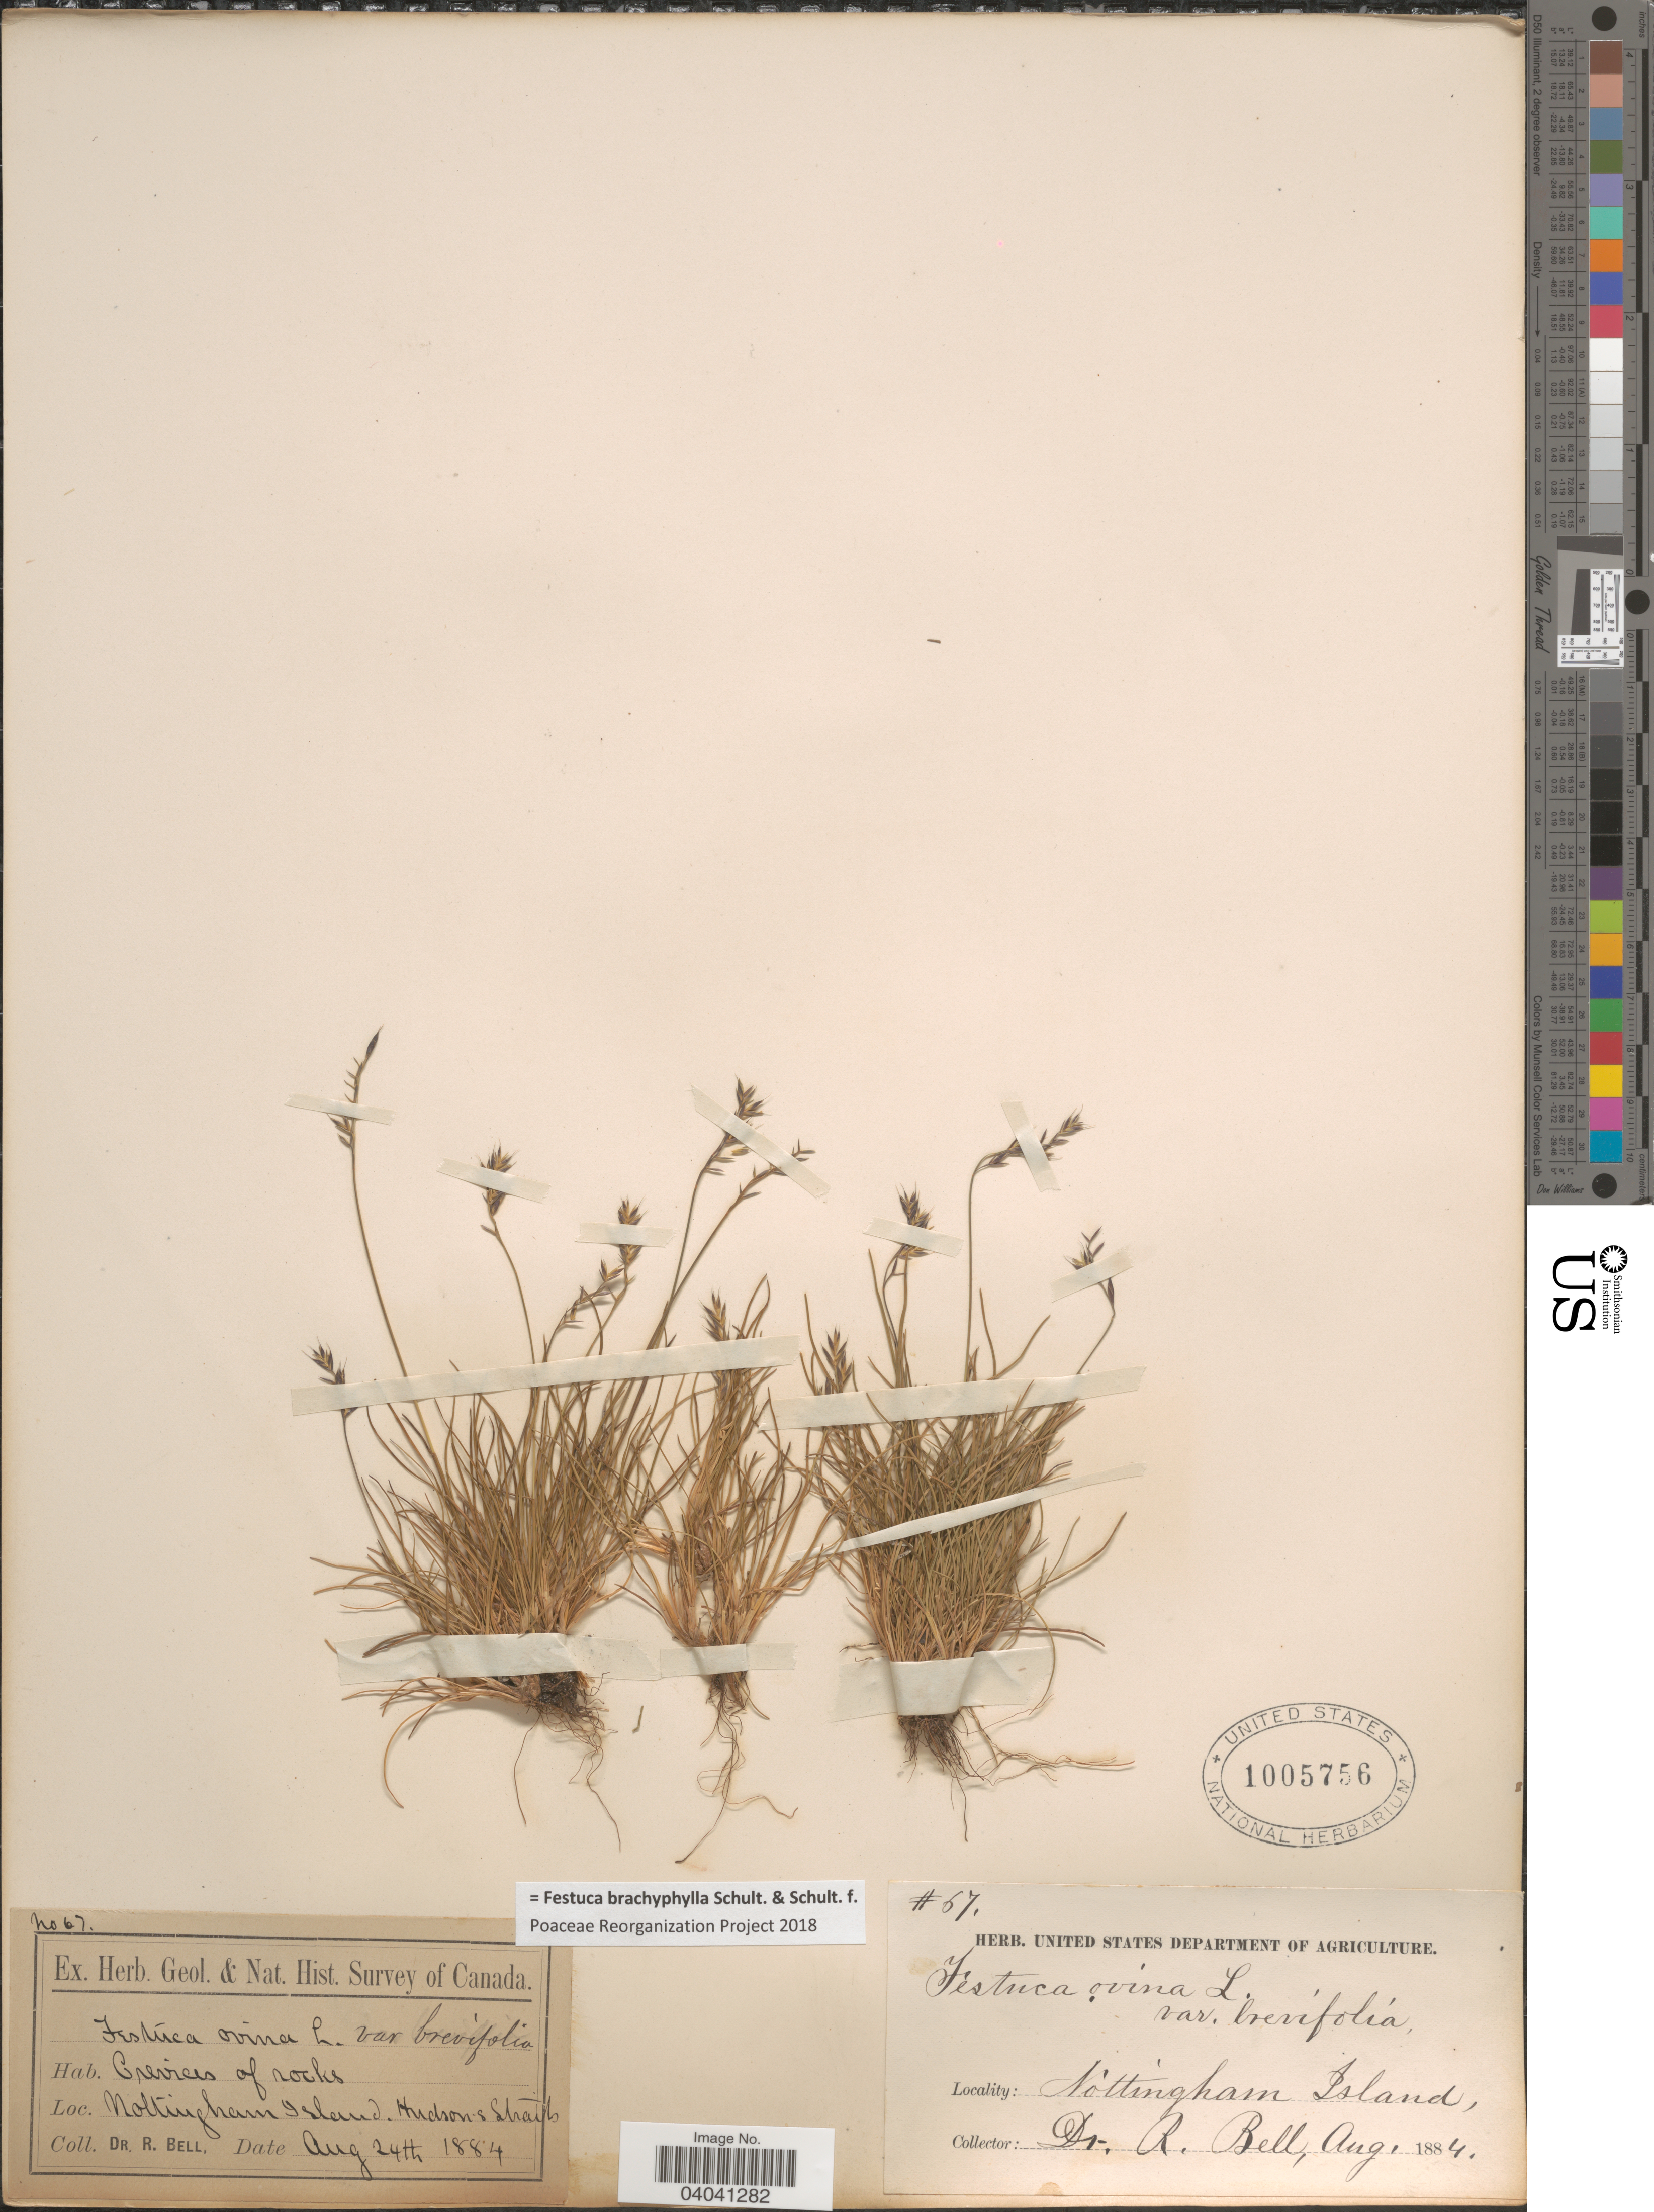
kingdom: Plantae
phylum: Tracheophyta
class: Liliopsida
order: Poales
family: Poaceae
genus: Festuca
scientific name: Festuca brachyphylla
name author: Schult. & Schult. f.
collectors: C. R. Bell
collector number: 67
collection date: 1884-08-24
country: Canada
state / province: Nunavut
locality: Nottingham Island. Hudsons Straits.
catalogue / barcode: US 1005756